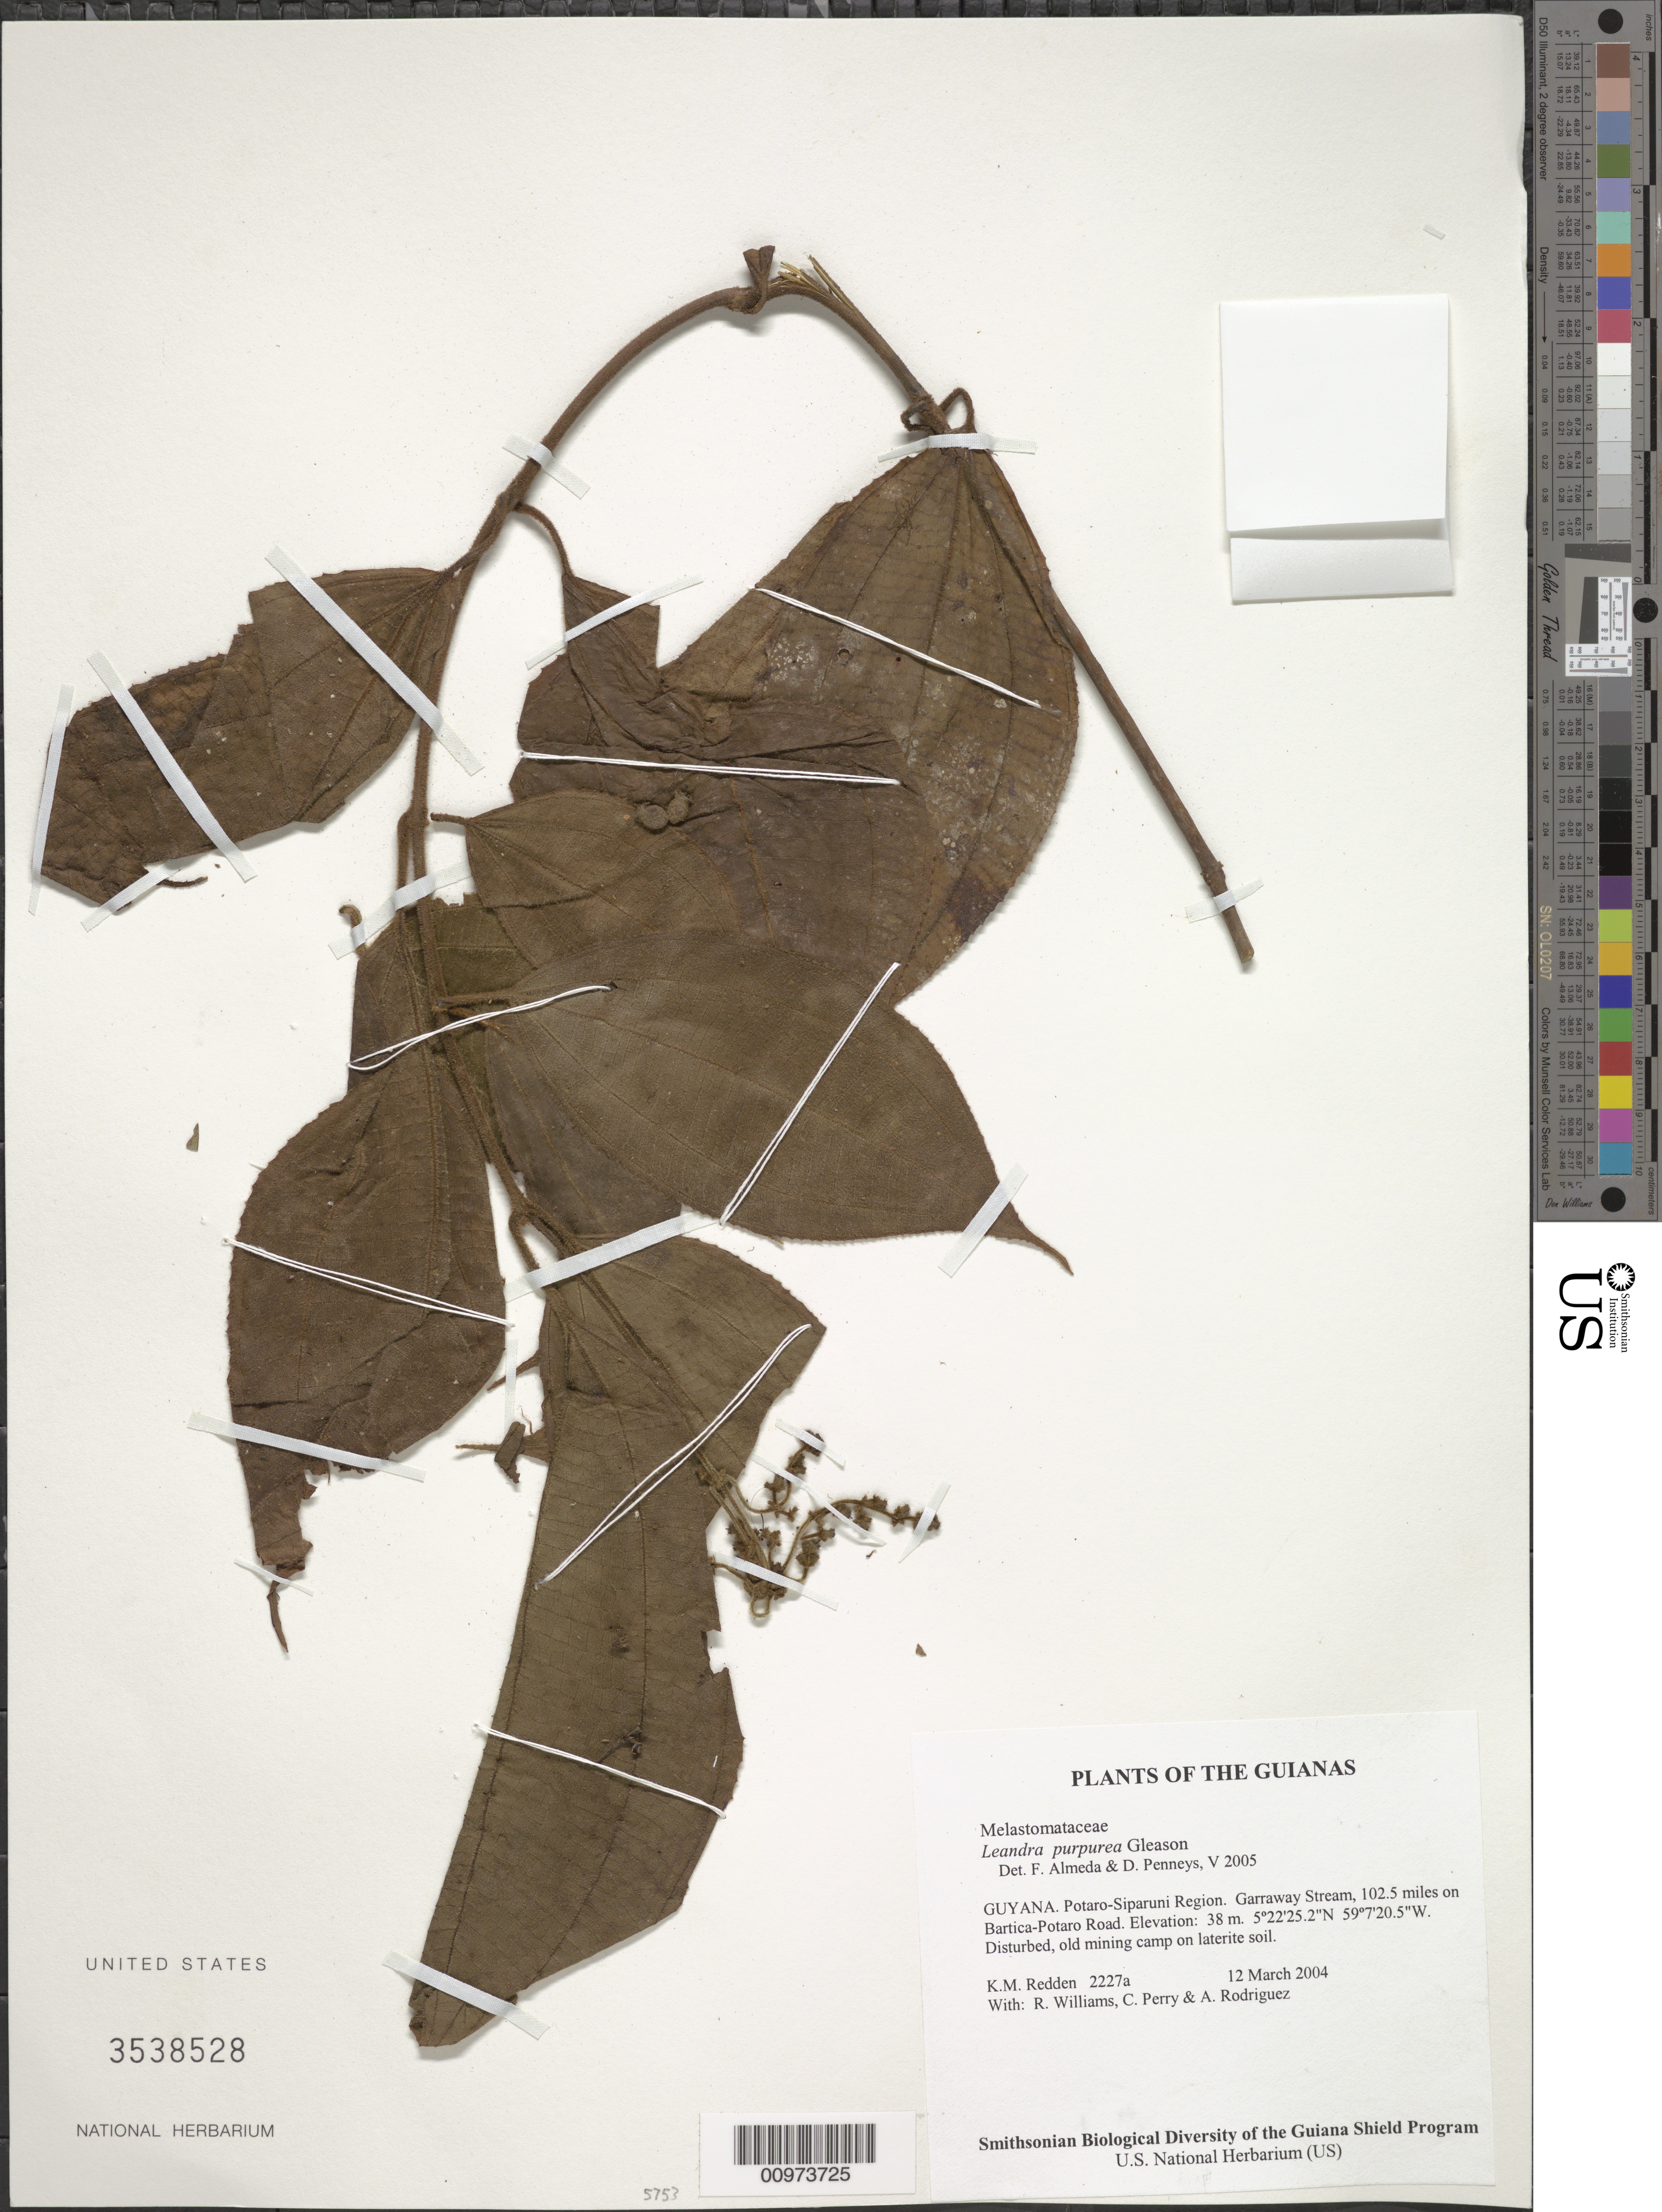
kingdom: Plantae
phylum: Tracheophyta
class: Magnoliopsida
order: Myrtales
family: Melastomataceae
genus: Leandra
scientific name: Leandra purpurea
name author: Gleason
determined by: Almeda, F.; Penneys, D. S.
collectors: K. M. Redden, R. Williams, C. Perry & A. Rodriguez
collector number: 2227 a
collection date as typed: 12 March 2004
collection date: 2004-03-12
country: Guyana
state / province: Potaro-Siparuni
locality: Garraway Stream, 102.5 miles on Bartica-Potaro Road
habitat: Disturbed, old mining camp on laterite soil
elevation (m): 38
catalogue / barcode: US 3538528